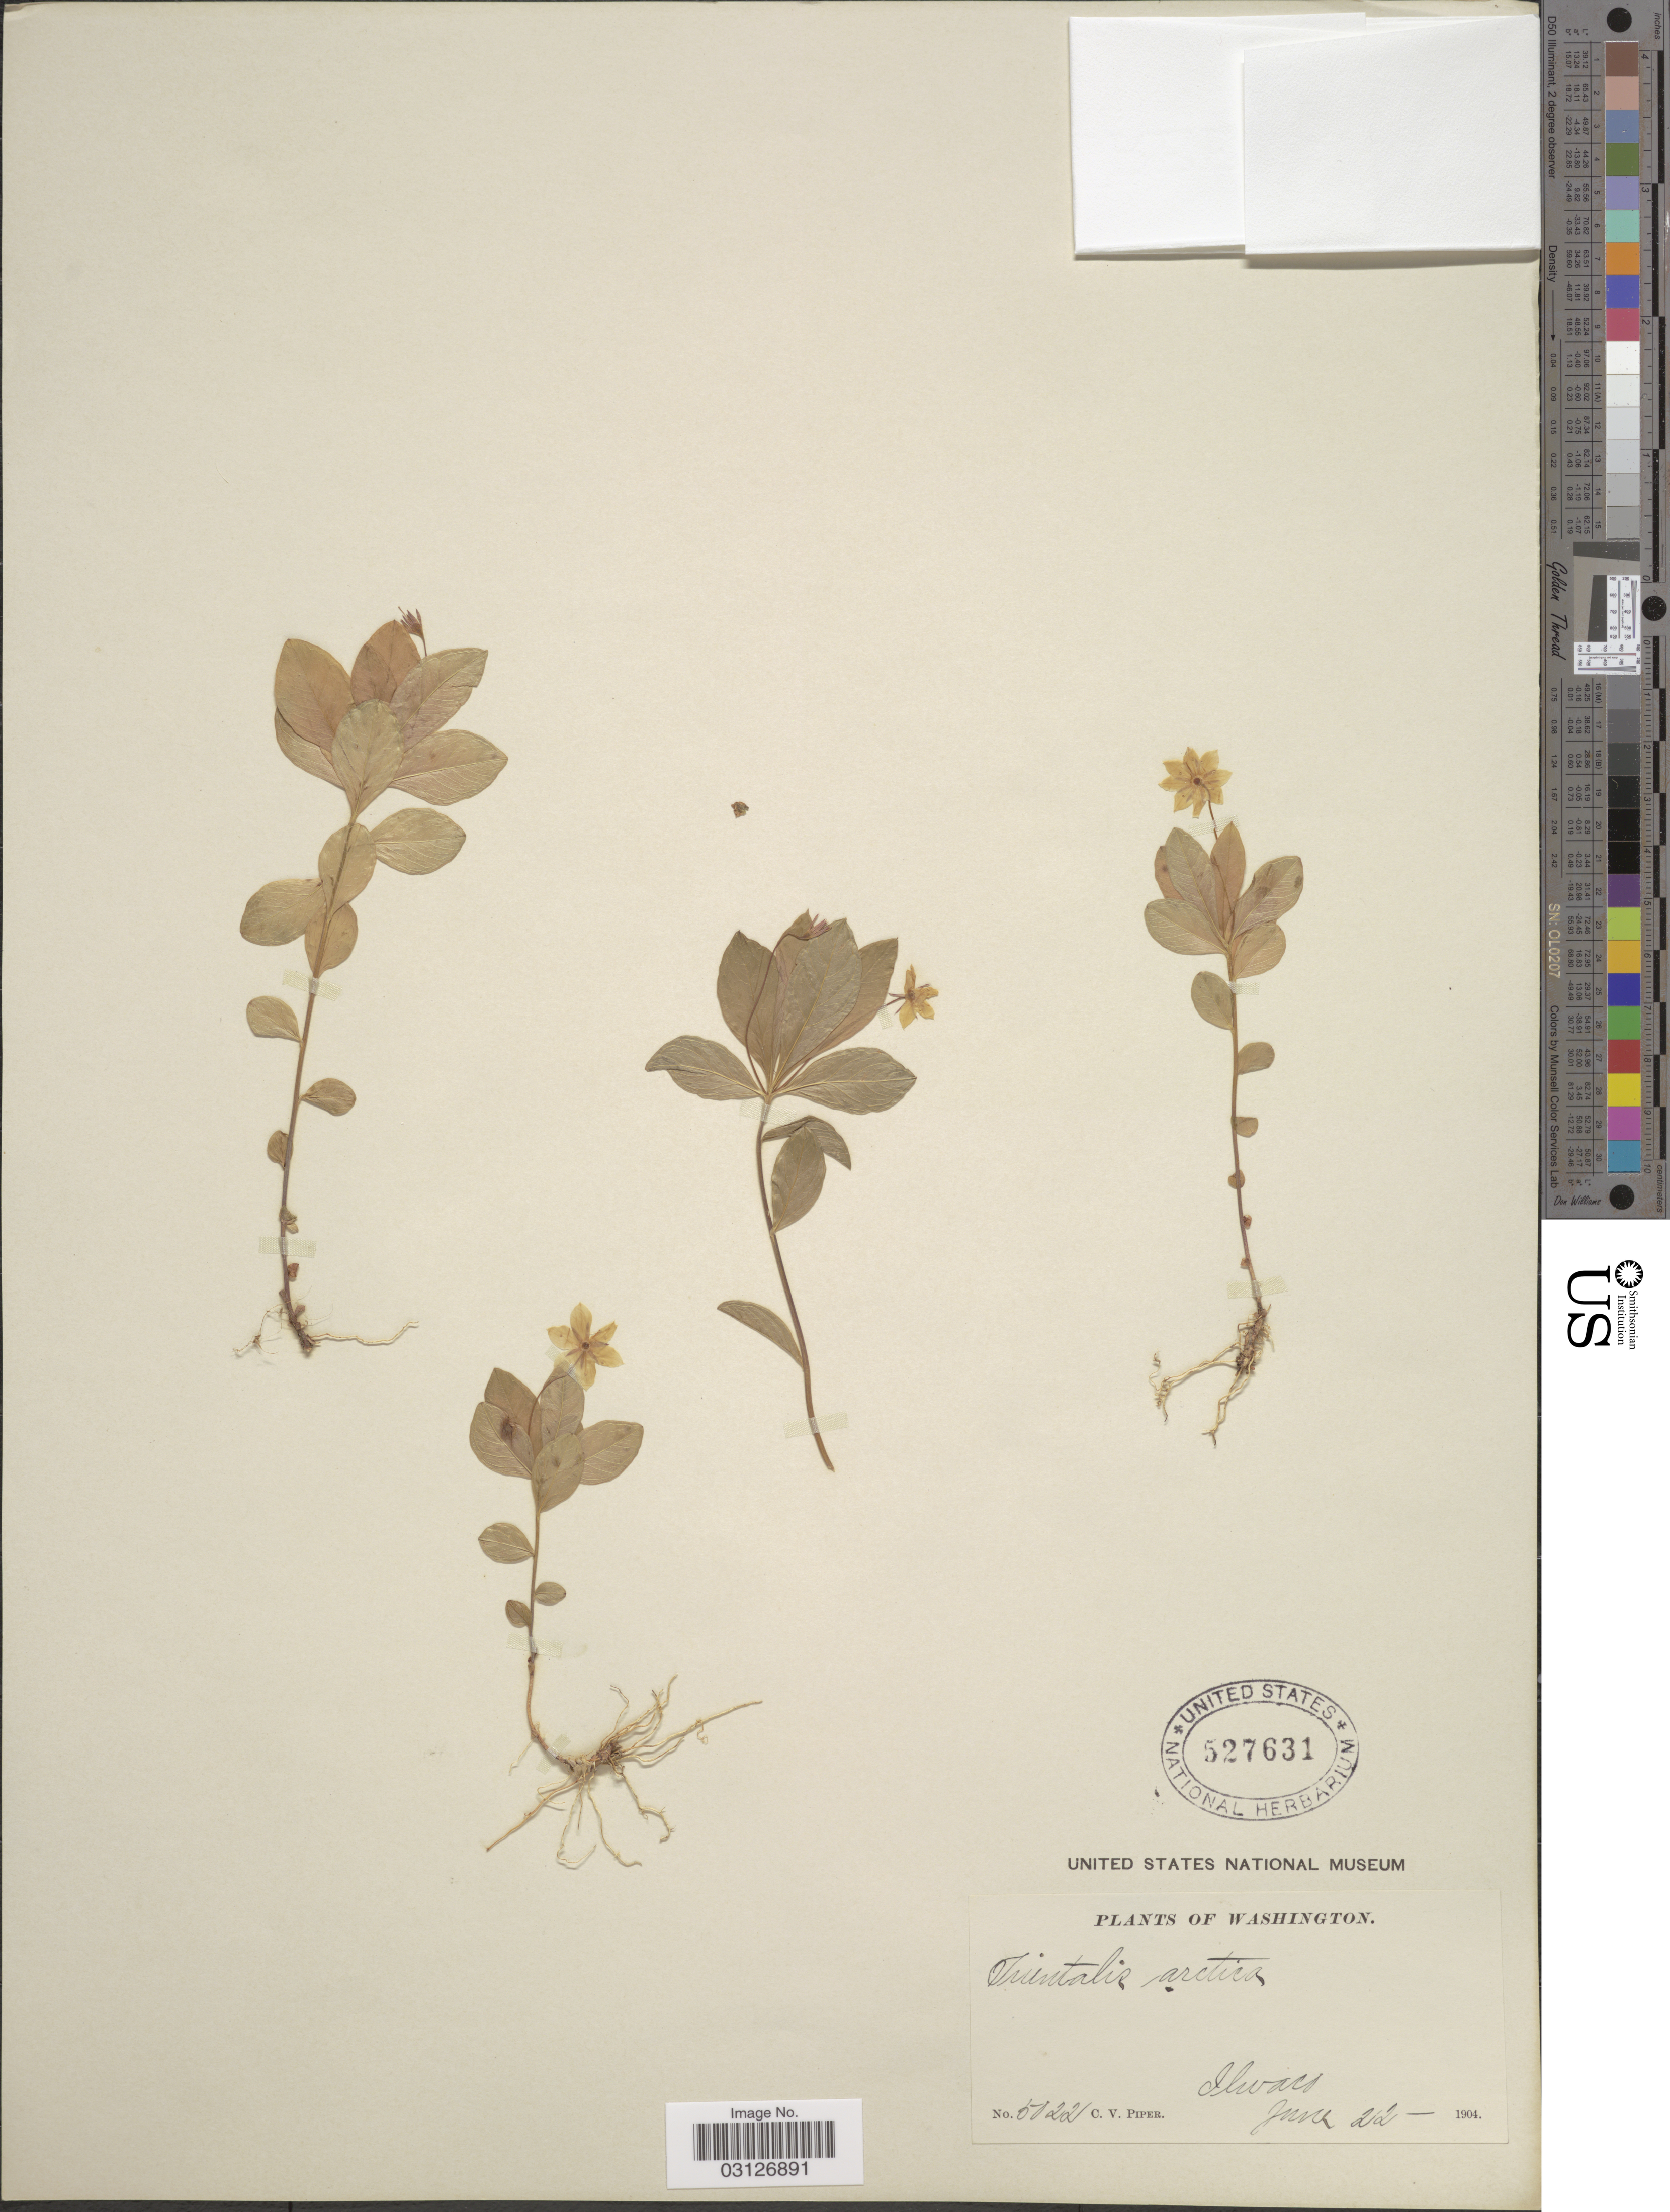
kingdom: Plantae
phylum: Tracheophyta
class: Magnoliopsida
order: Ericales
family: Primulaceae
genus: Trientalis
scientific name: Trientalis arctica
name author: Fisch. ex Hook.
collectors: C. V. Piper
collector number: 5022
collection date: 1904-06-22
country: United States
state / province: Washington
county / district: Pacific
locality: Ilwaco.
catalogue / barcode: US 527631